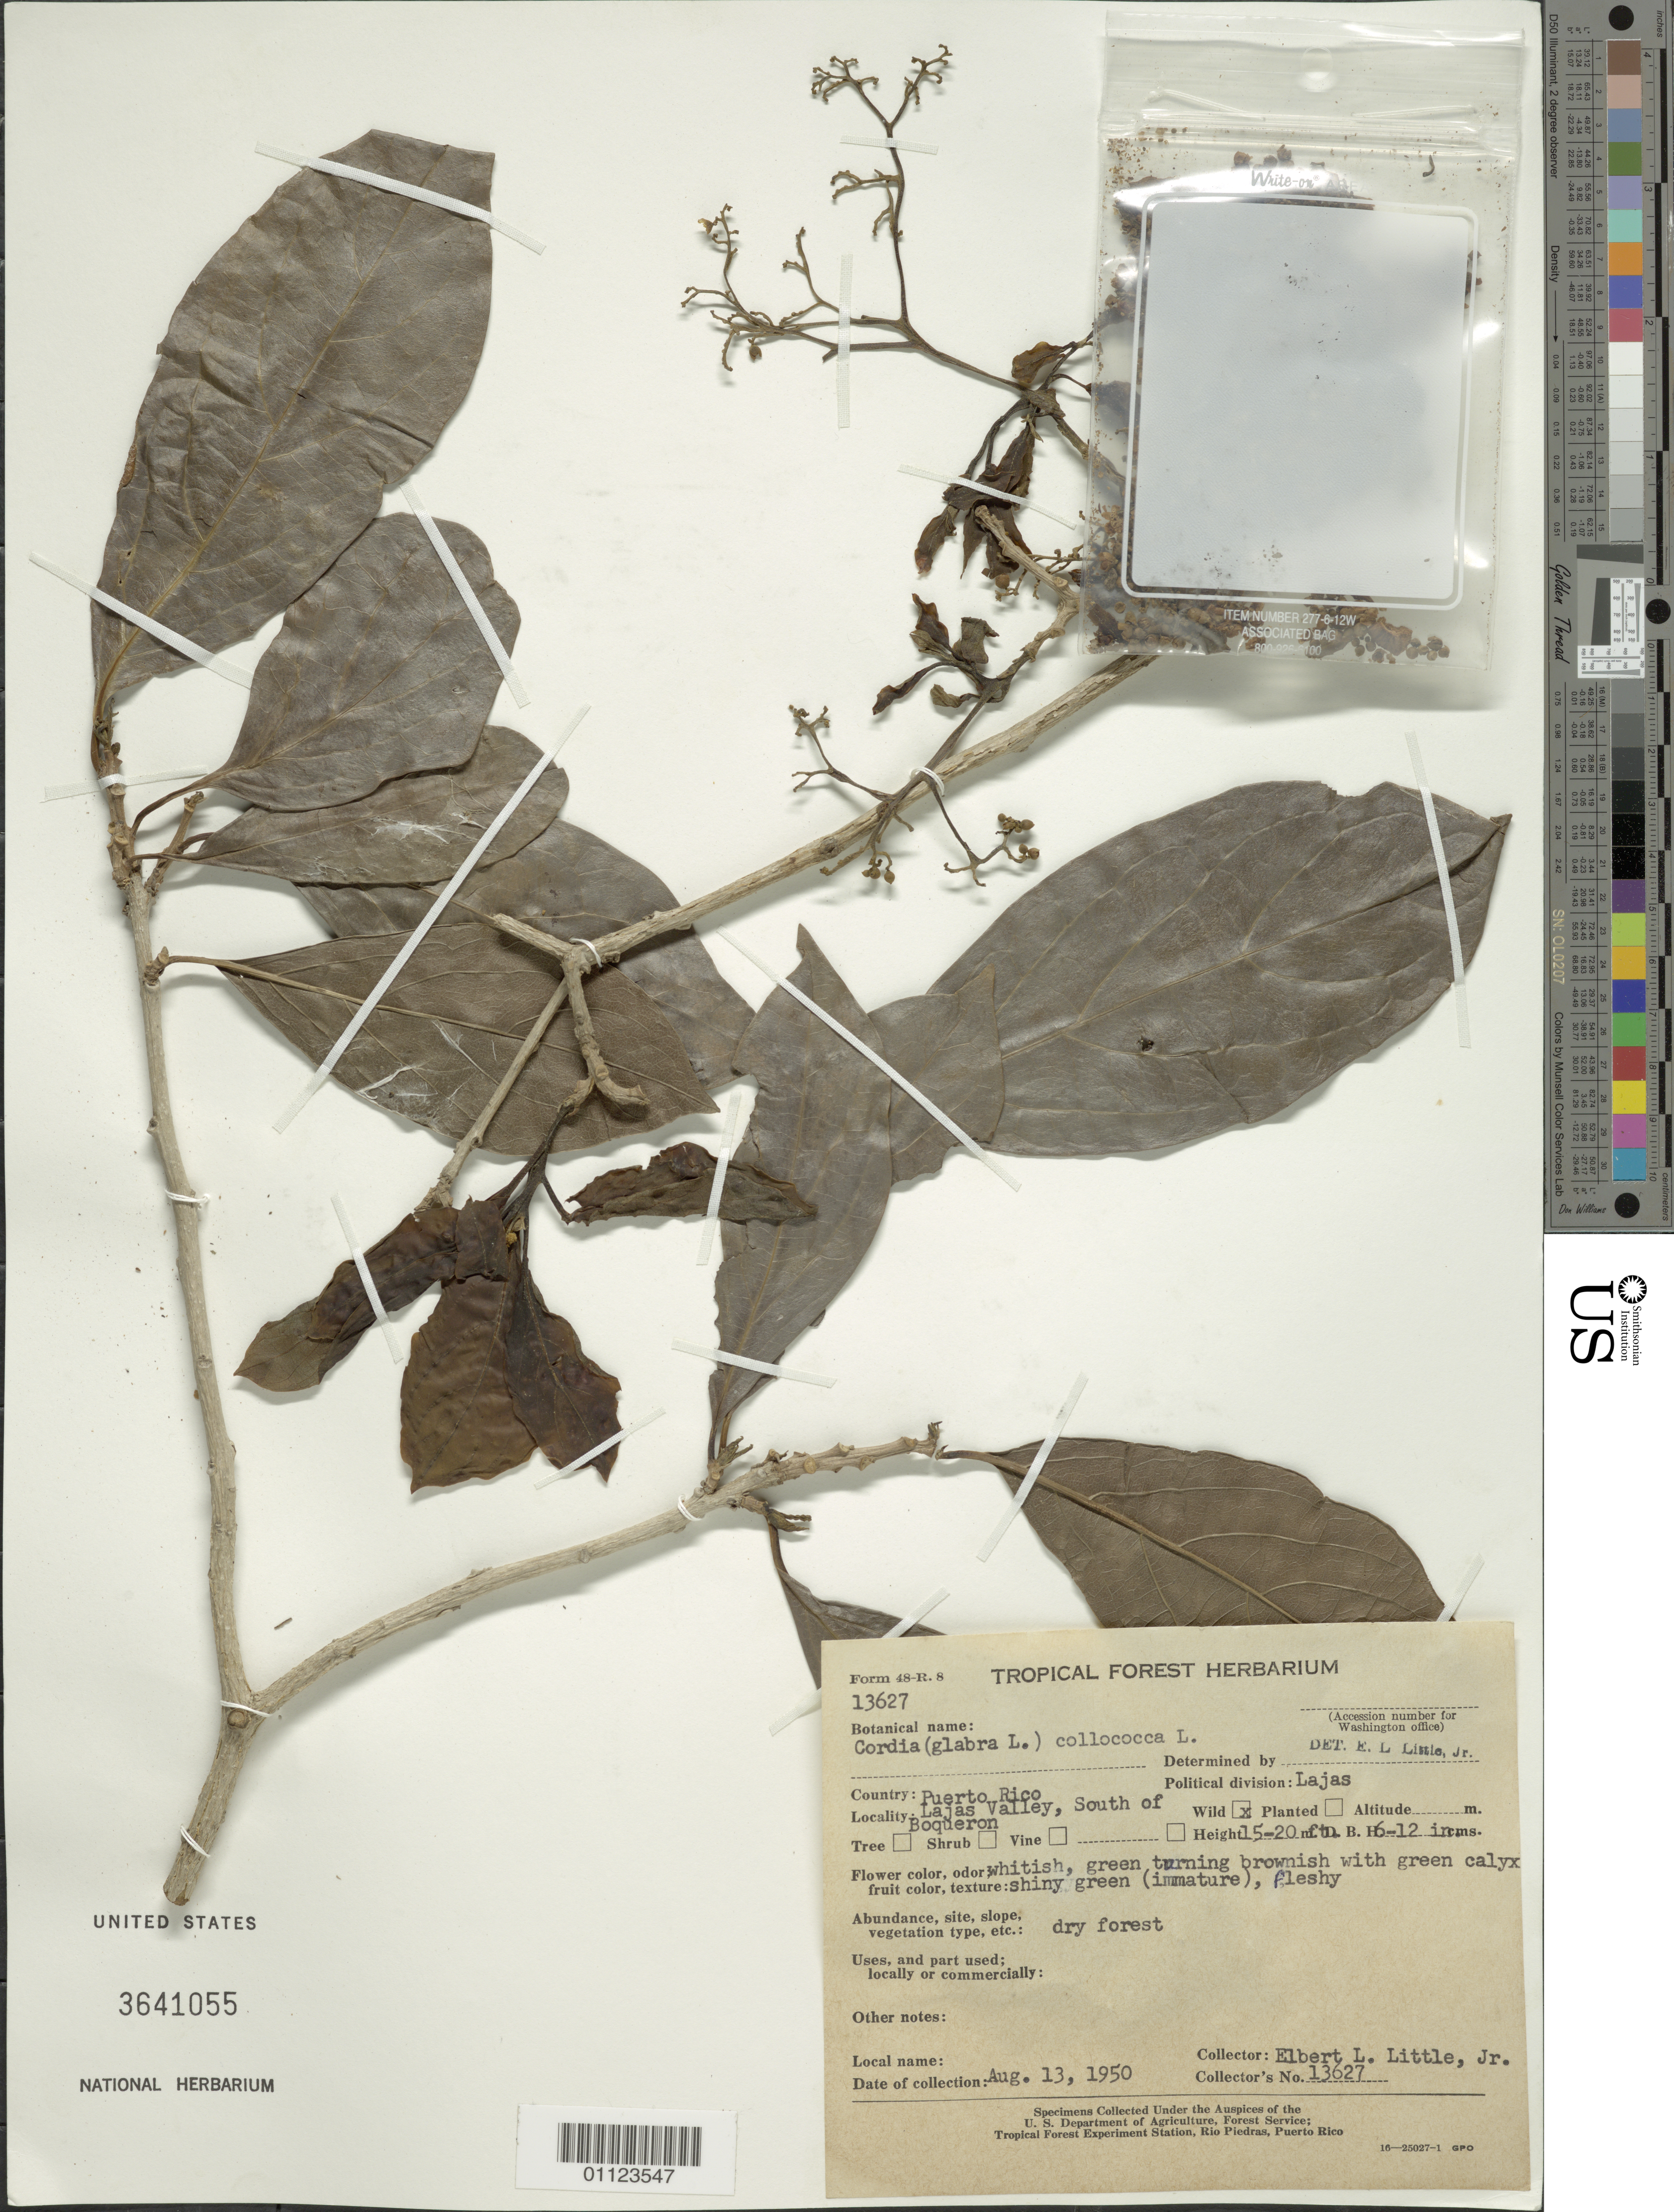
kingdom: Plantae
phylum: Tracheophyta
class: Magnoliopsida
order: Boraginales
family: Cordiaceae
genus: Cordia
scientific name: Cordia collococca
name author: L.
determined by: Little, Elbert L., Jr., (FSSR), United States Department of Agriculture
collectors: E. L. Little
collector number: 13627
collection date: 1950-08-13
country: Puerto Rico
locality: Lajas; Lajas Valley, S of Boqueron.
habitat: Dry forest.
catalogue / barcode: US 3641055